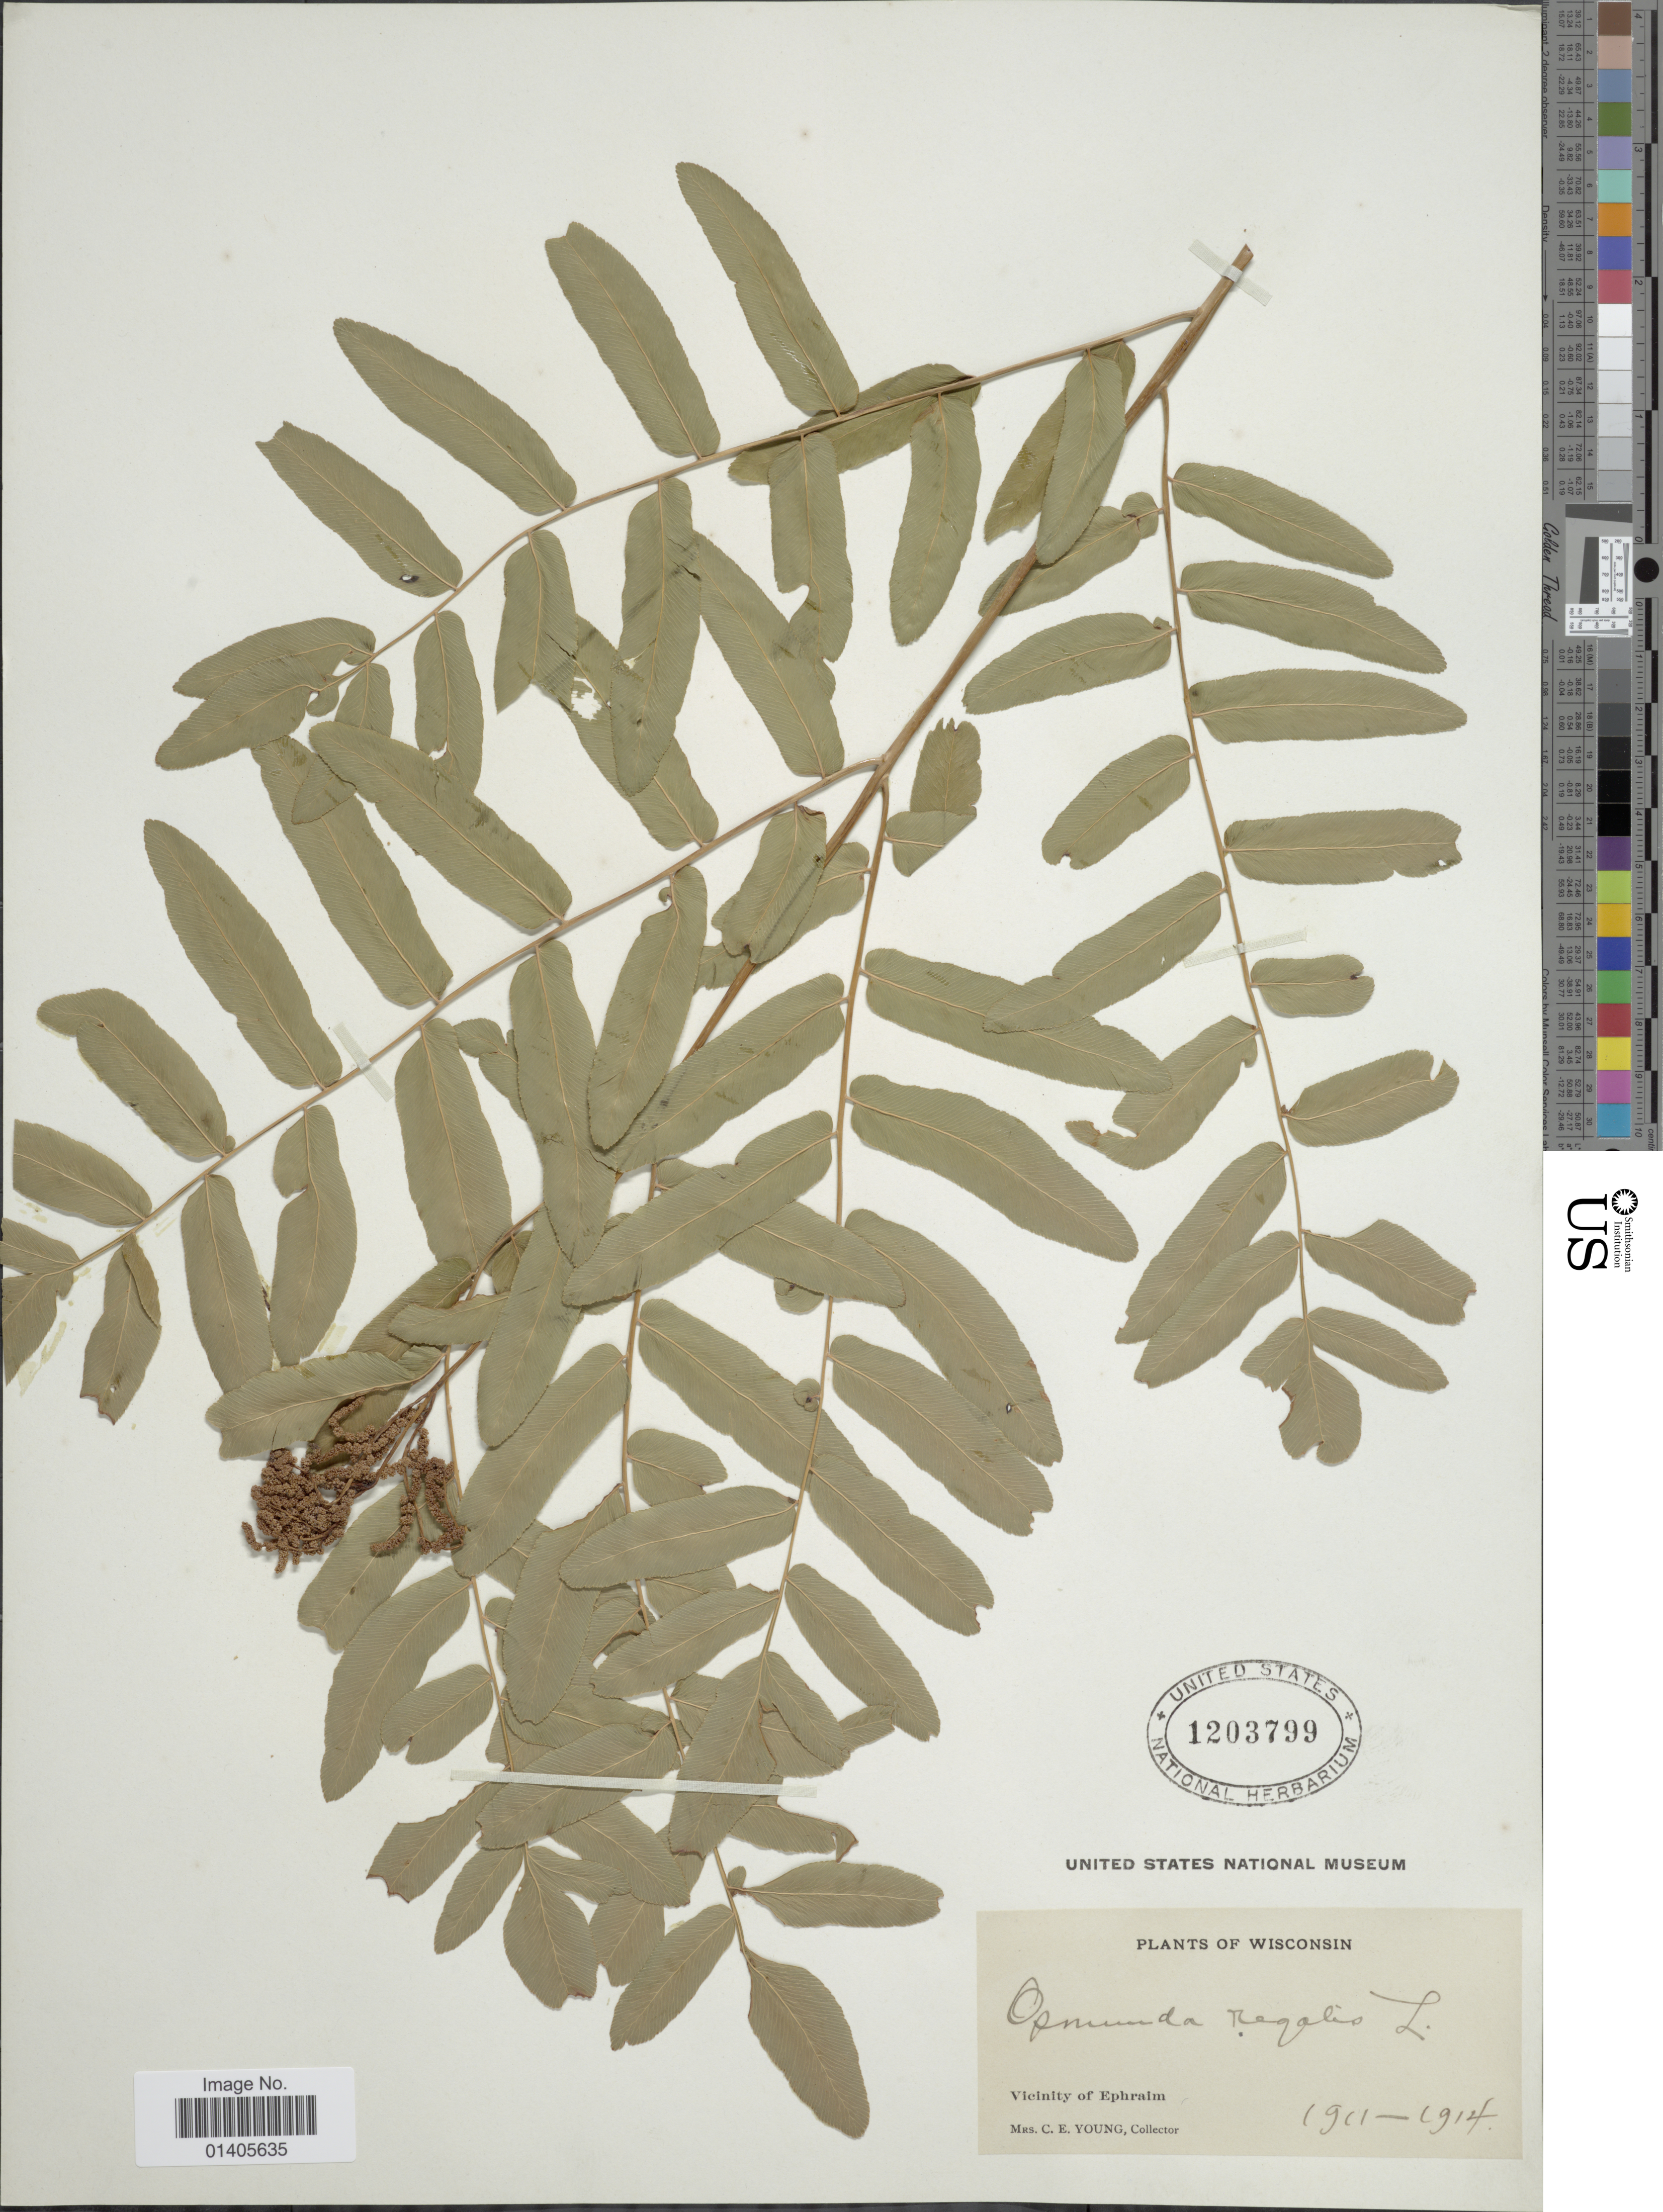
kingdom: Plantae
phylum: Tracheophyta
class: Polypodiopsida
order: Osmundales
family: Osmundaceae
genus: Osmunda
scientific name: Osmunda regalis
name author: L.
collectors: C. Young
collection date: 1911/1914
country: United States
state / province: Wisconsin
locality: Vicinity of Ephraim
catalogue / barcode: US 1203799